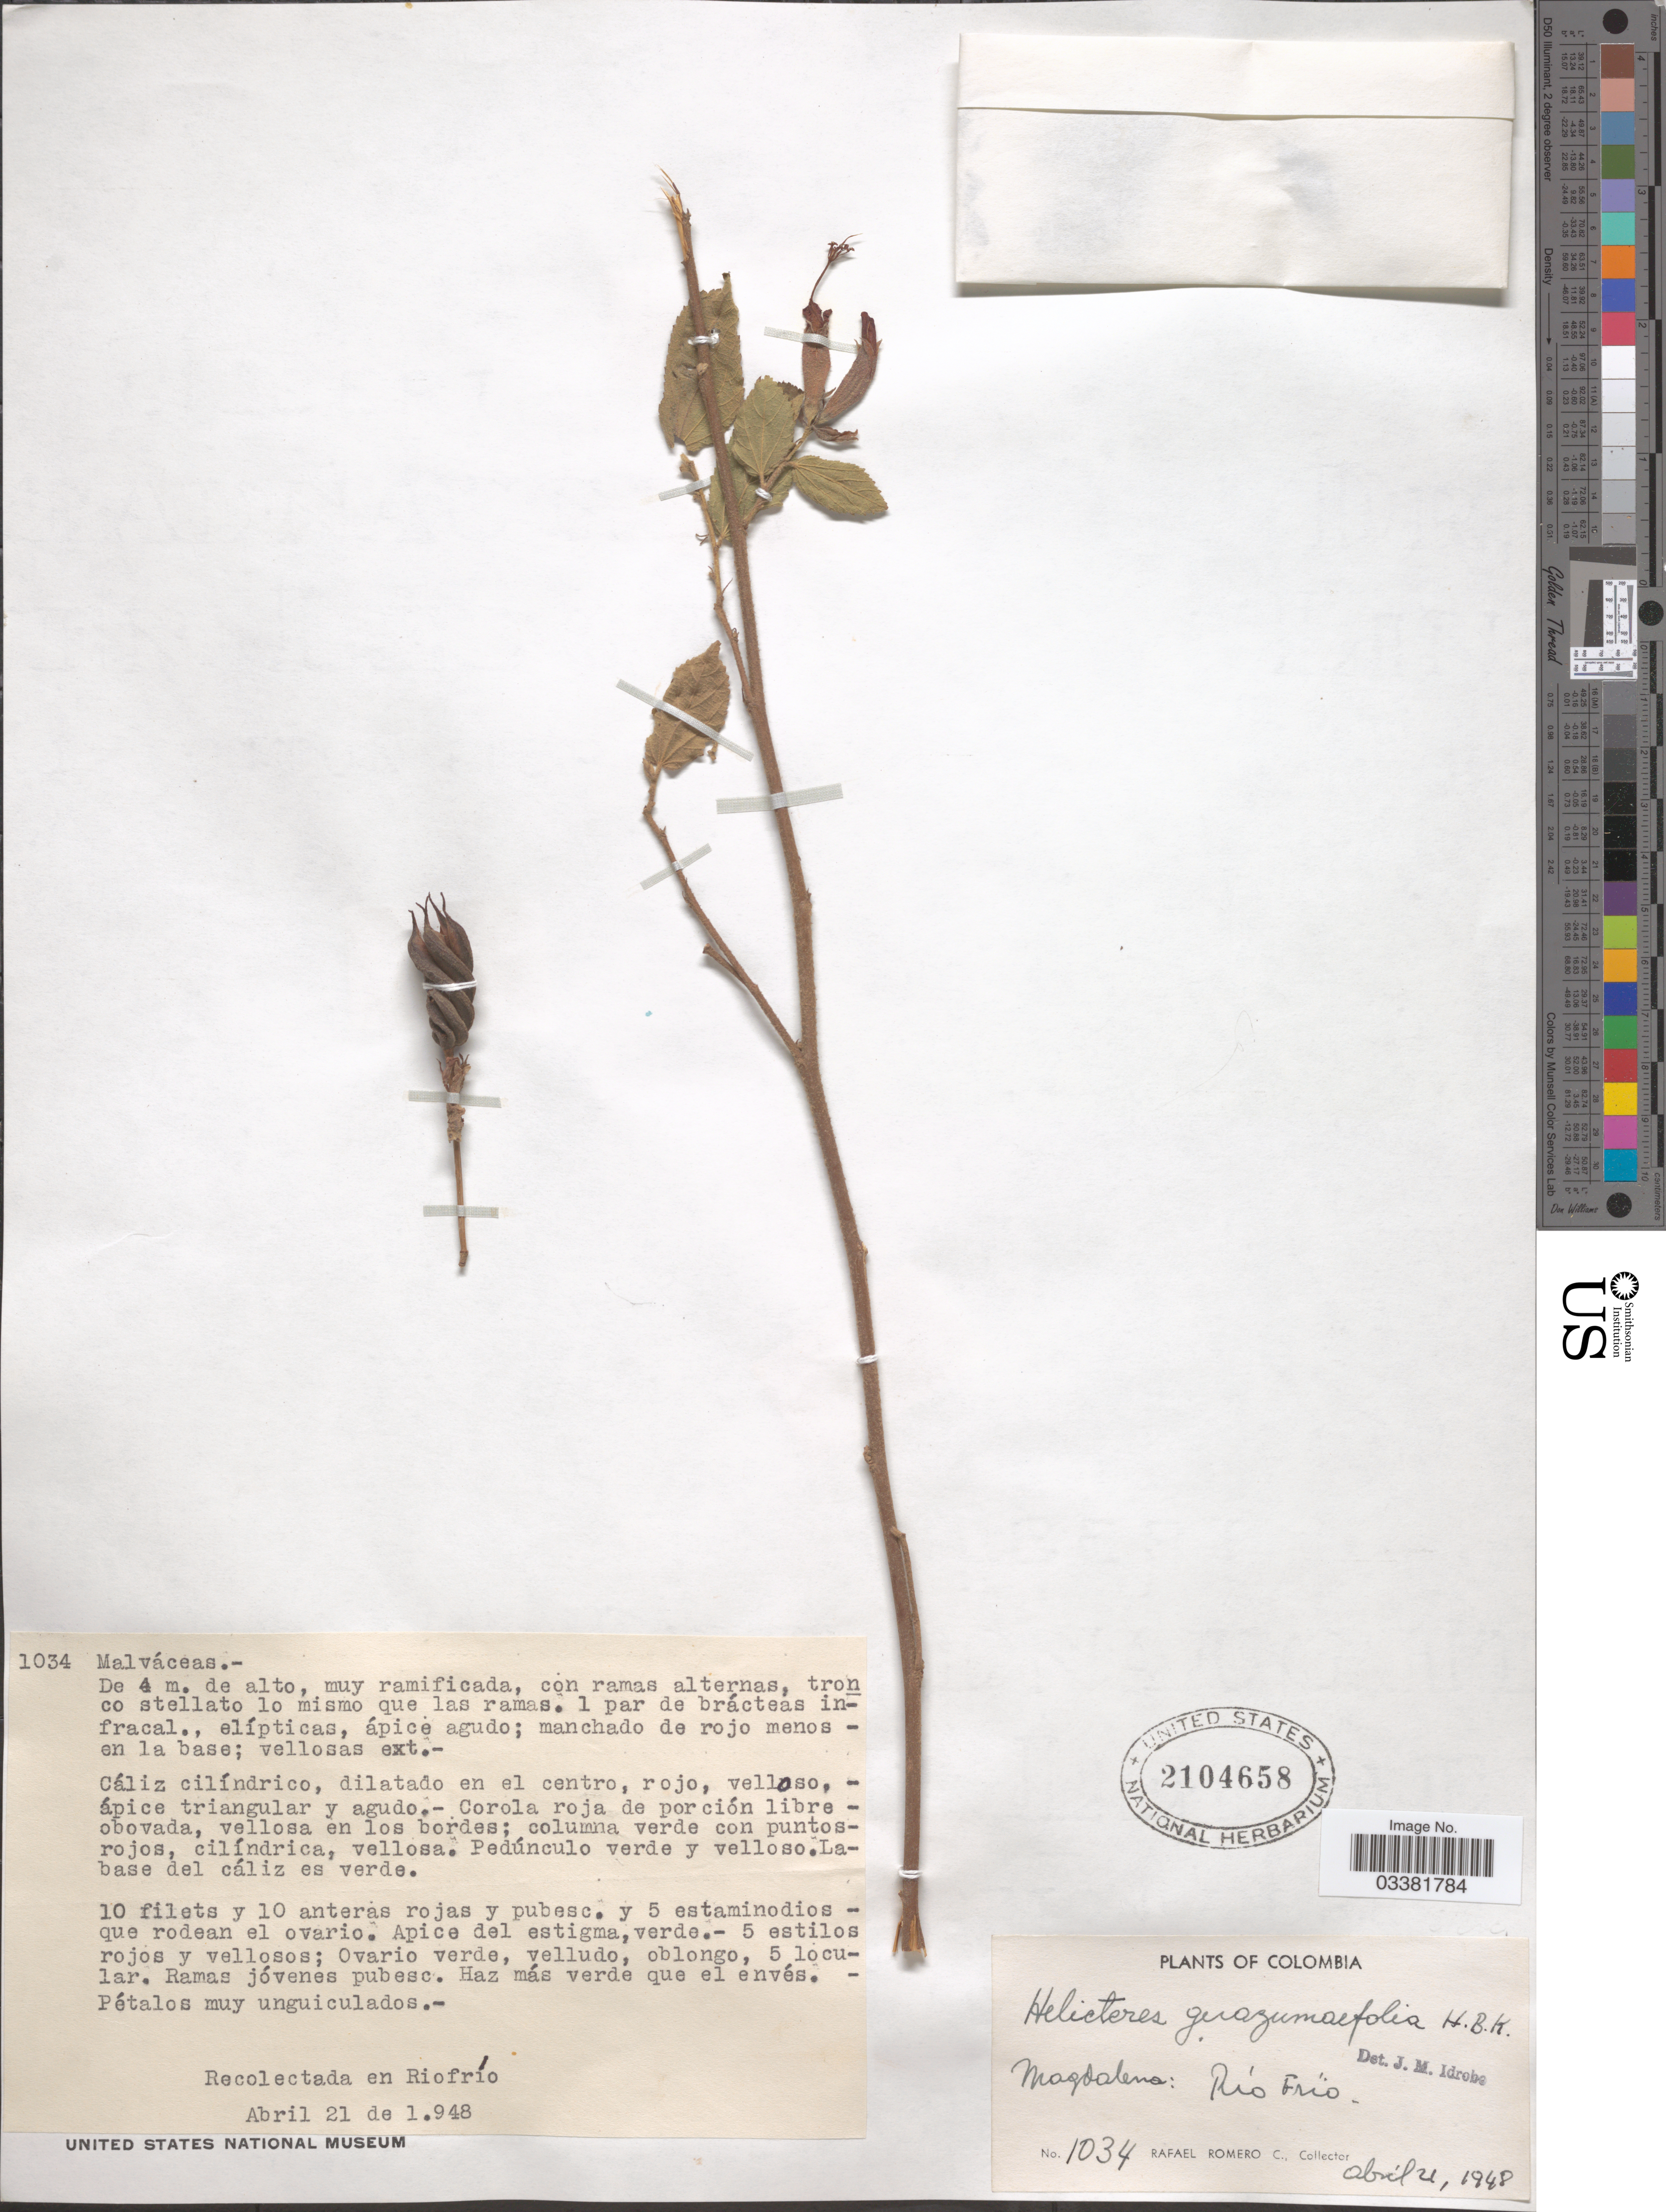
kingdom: Plantae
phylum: Tracheophyta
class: Magnoliopsida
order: Malvales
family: Malvaceae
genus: Helicteres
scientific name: Helicteres guazumifolia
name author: Kunth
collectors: R. Romero Castañeda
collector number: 1034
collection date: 1948-04-21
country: Colombia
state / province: Magdalena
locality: Río Frío.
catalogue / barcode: US 2104658